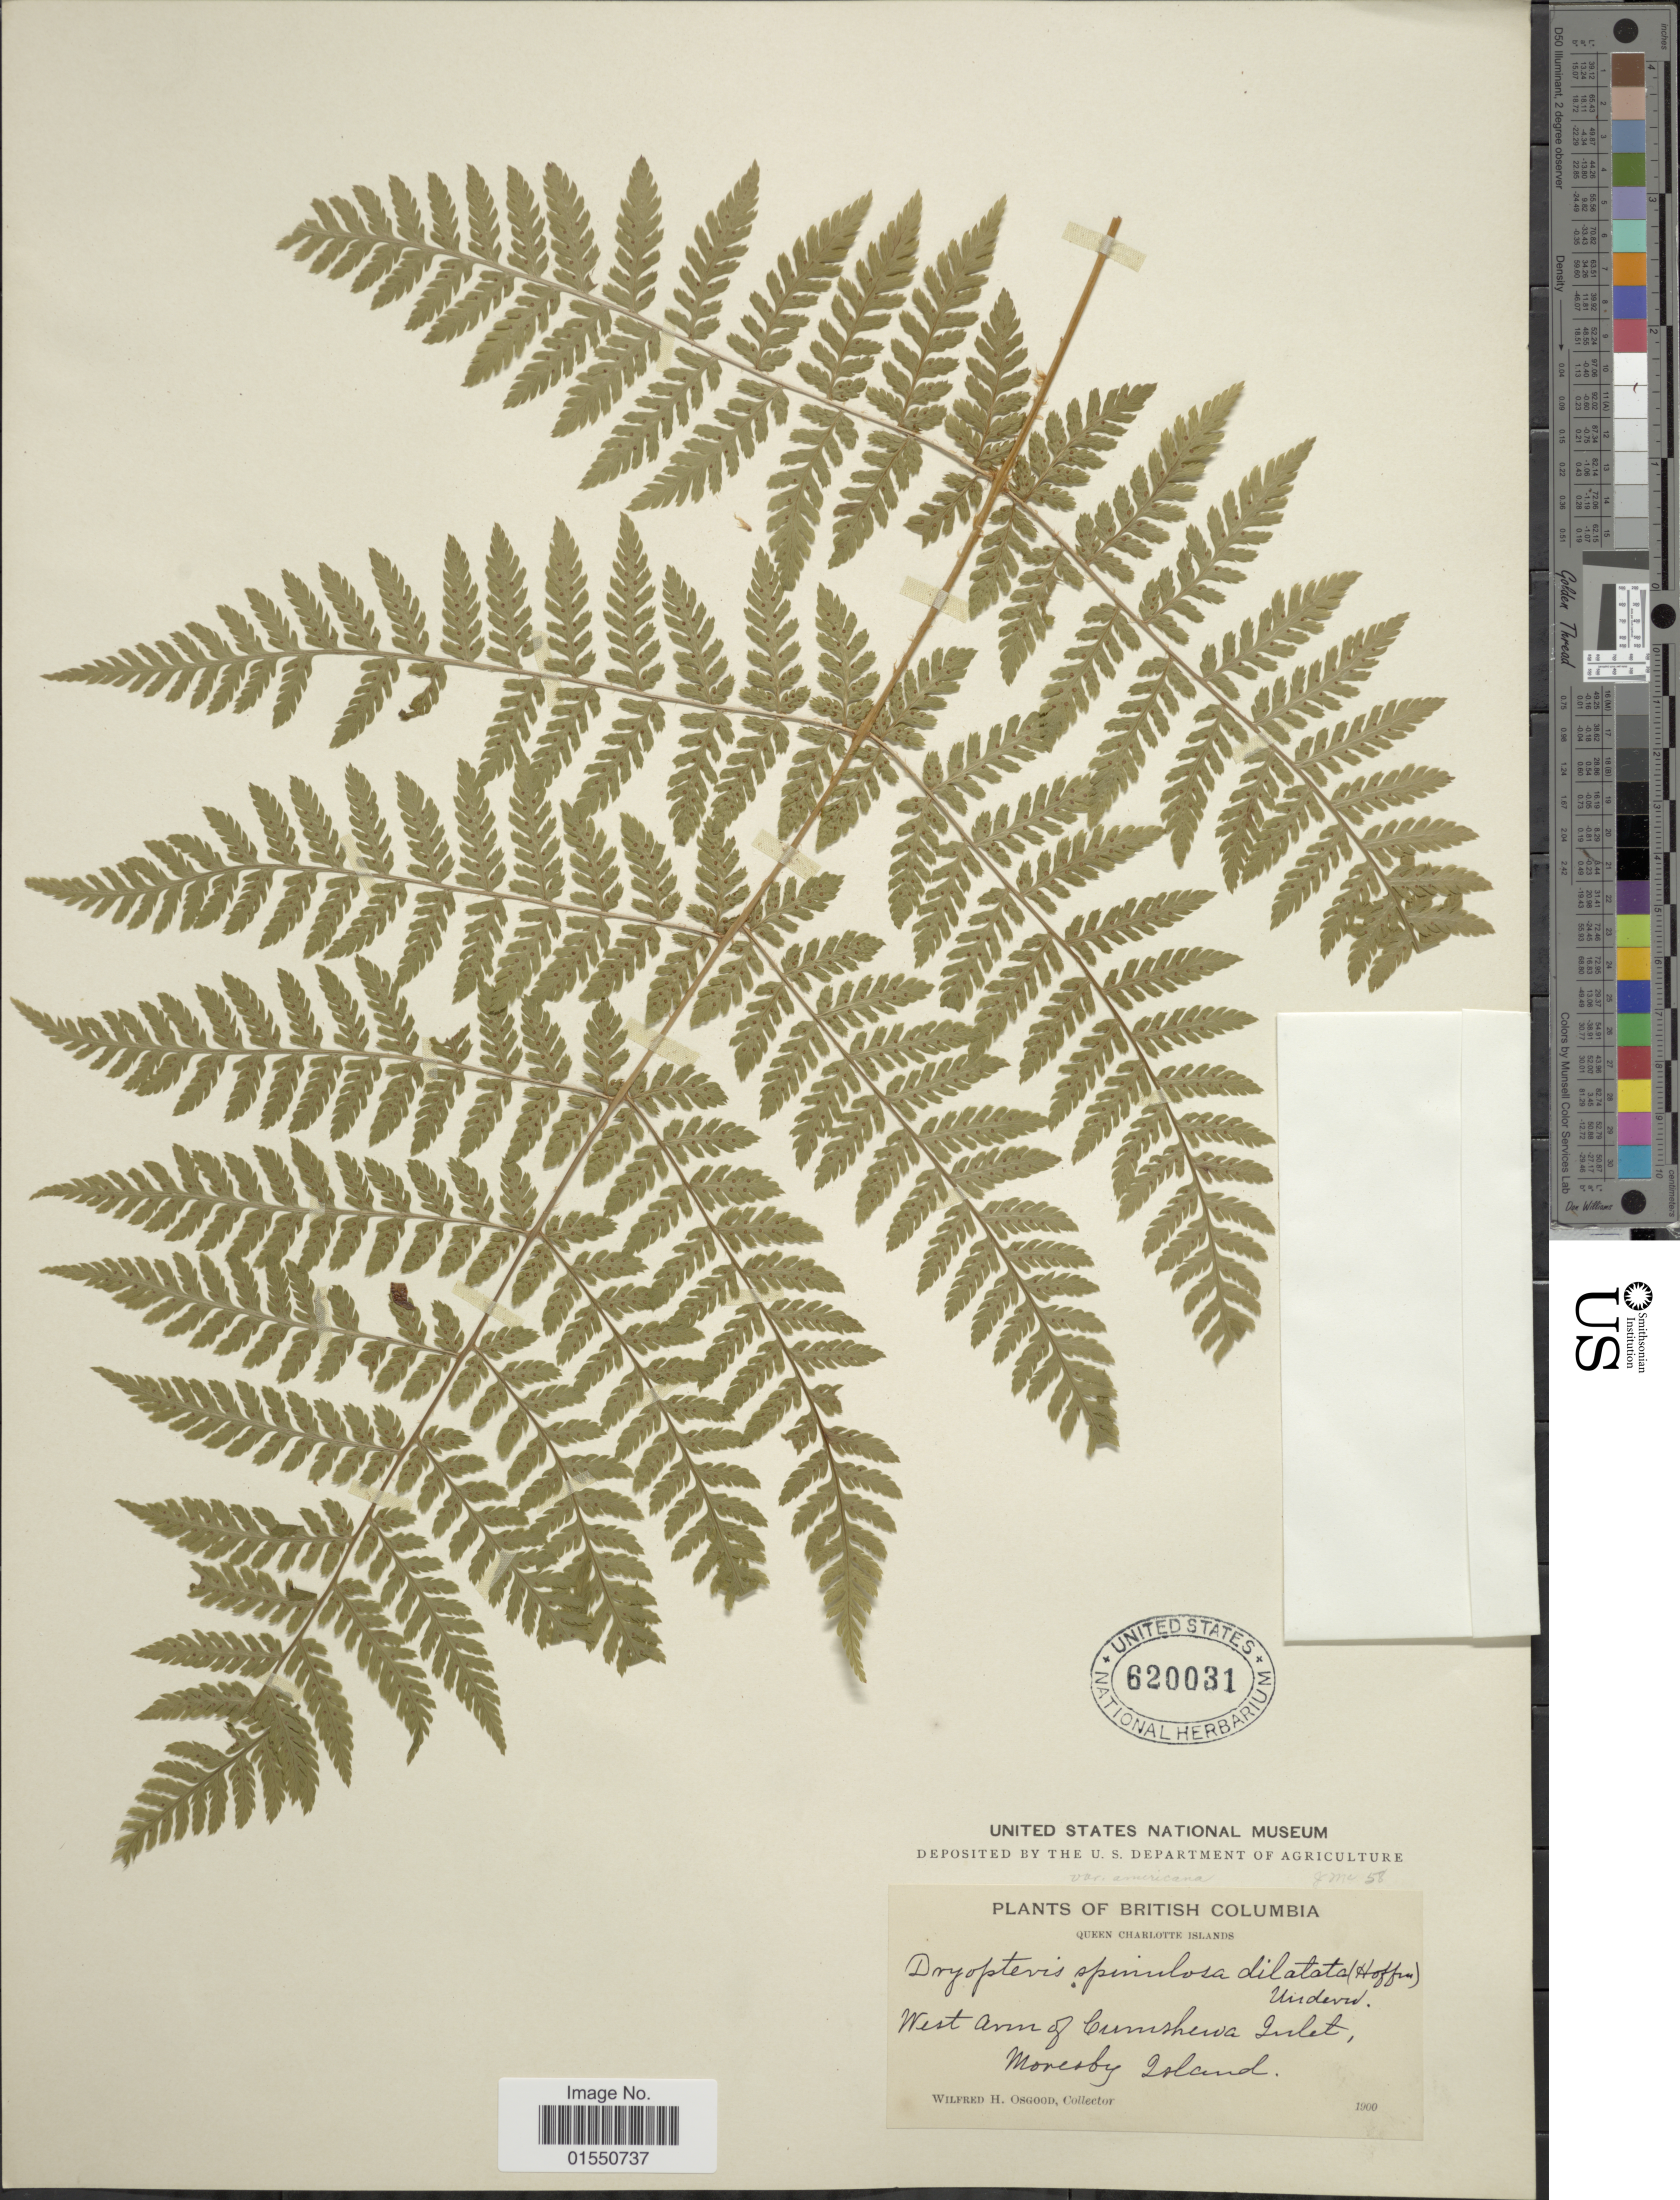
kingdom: Plantae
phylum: Tracheophyta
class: Polypodiopsida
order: Polypodiales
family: Dryopteridaceae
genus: Dryopteris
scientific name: Dryopteris expansa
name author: (C. Presl) Fraser-Jenk. & Jermy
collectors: W. Osgood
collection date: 1900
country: Canada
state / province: British Columbia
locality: Queen Charlotte Islands, West Arm of Cumshewa Inlet, Moresby Island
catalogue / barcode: US 620031